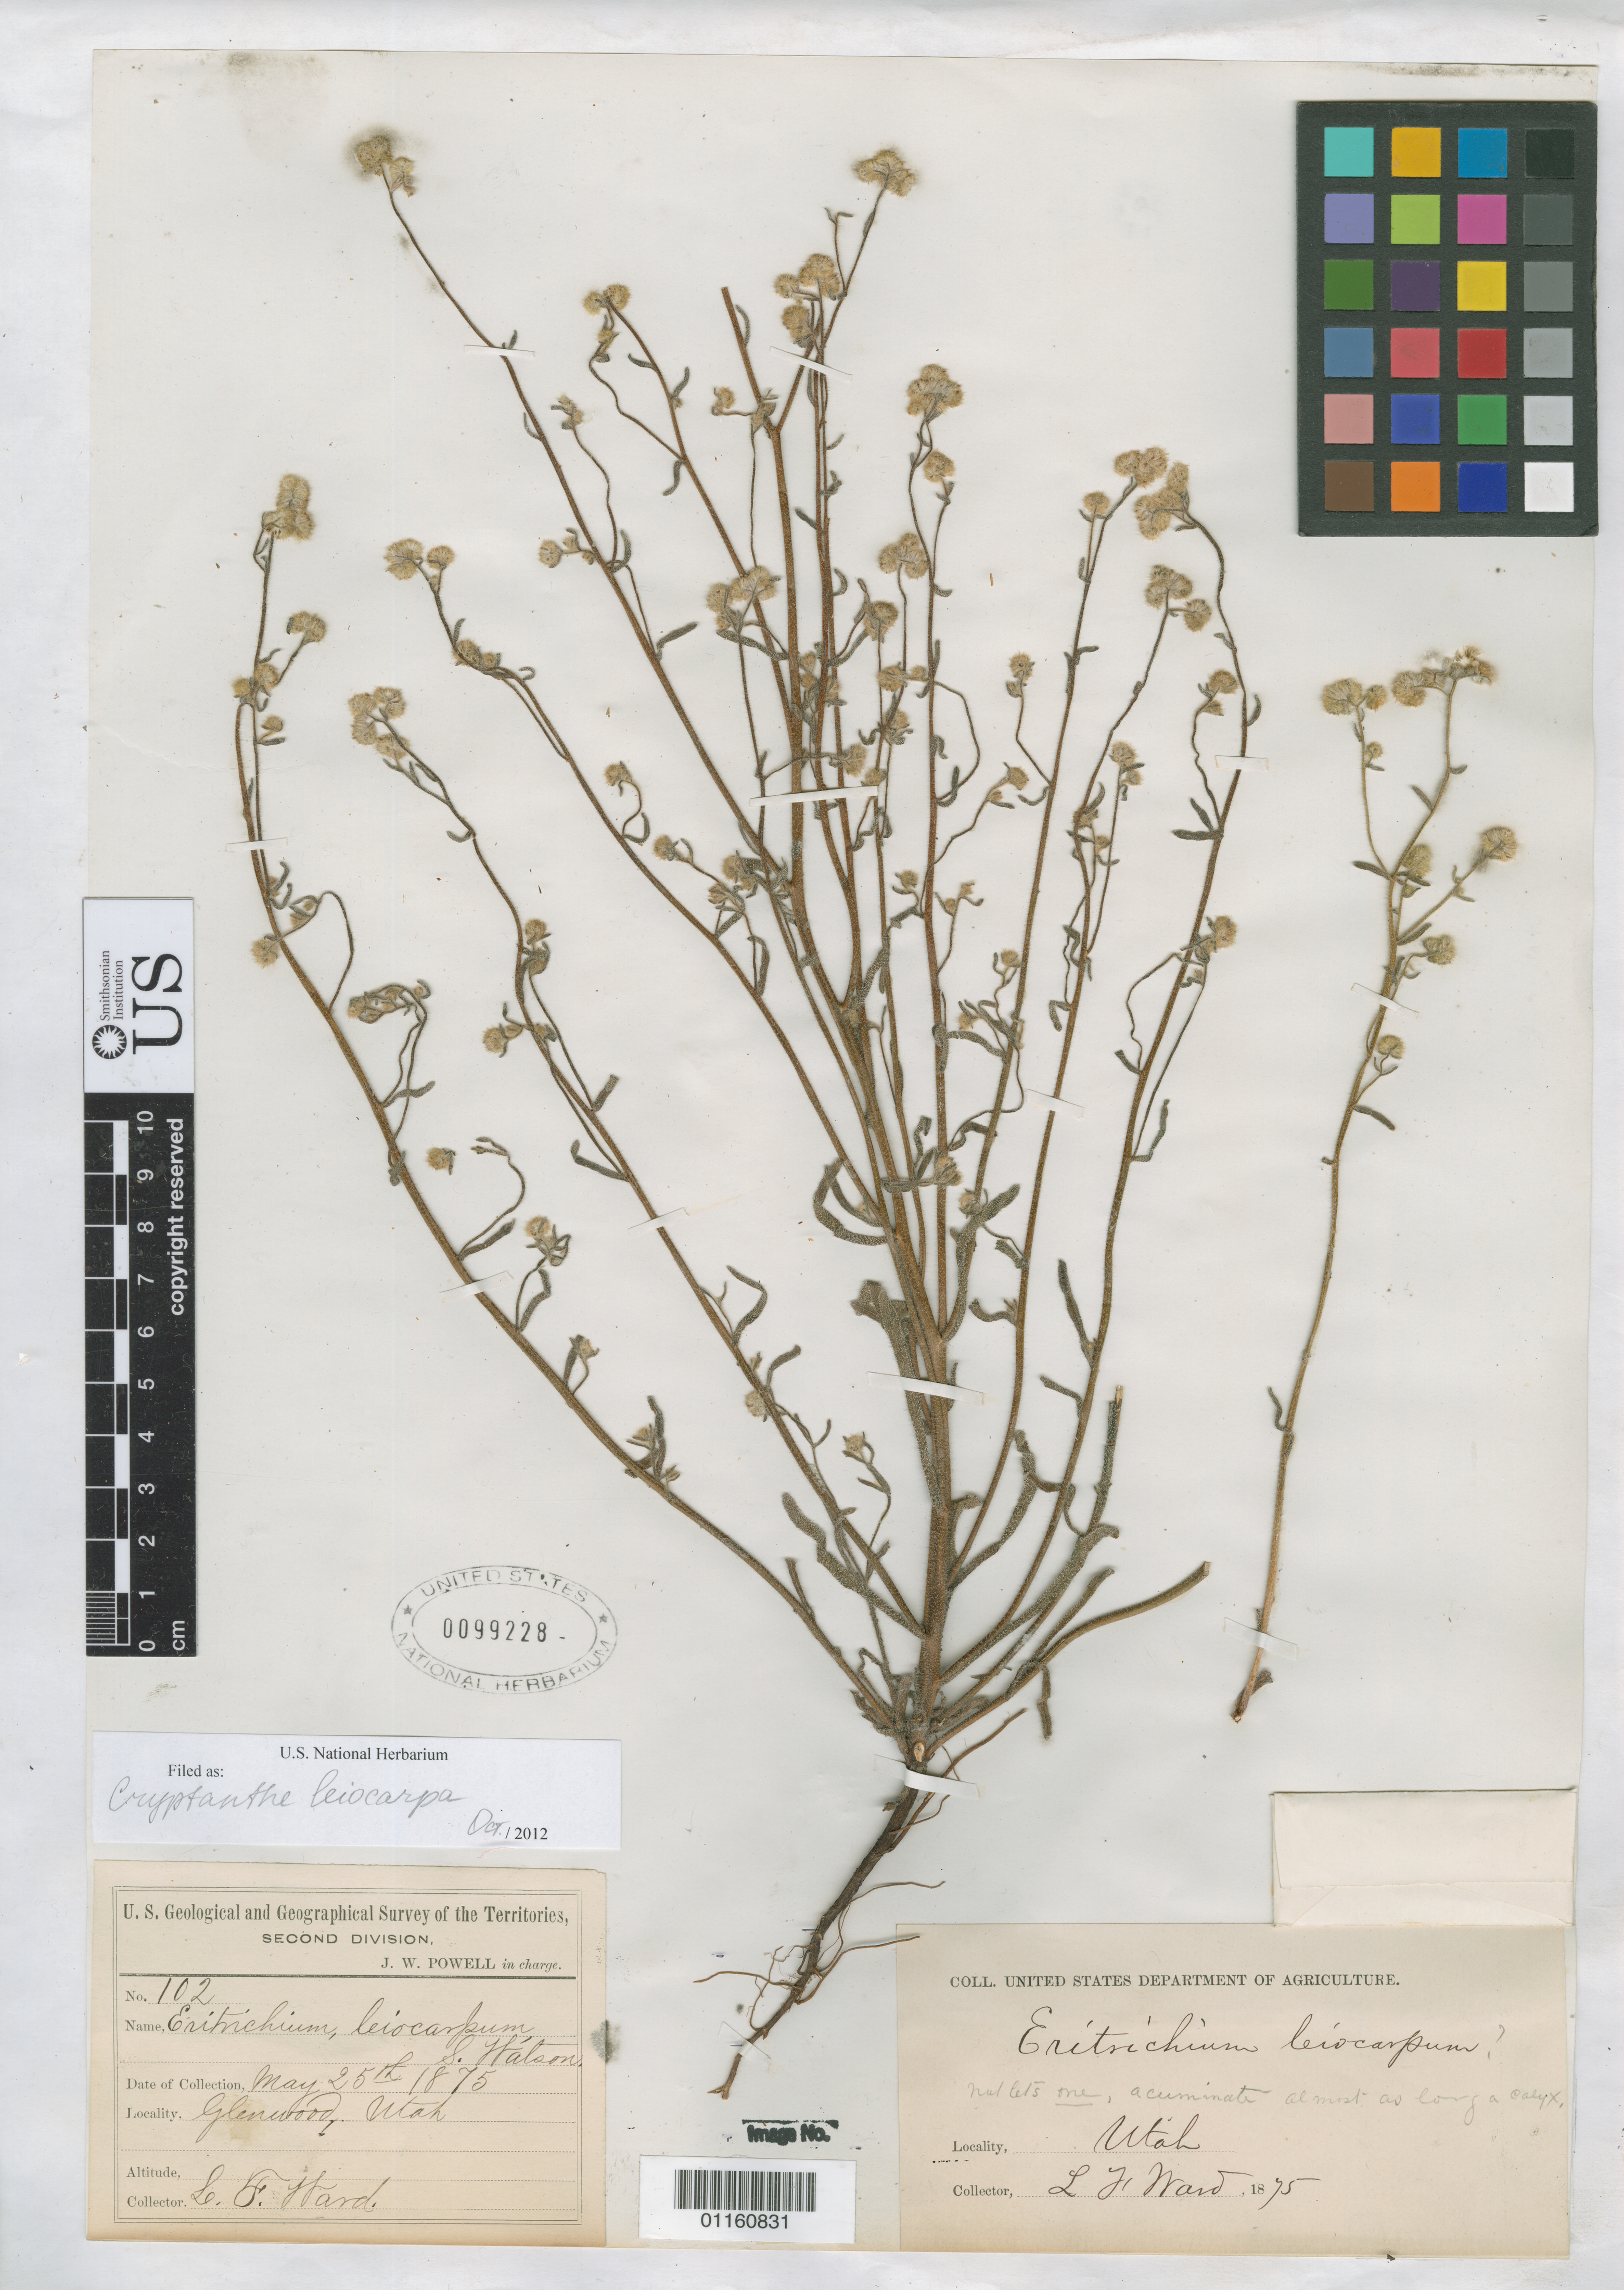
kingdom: Plantae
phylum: Tracheophyta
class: Magnoliopsida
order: Boraginales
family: Boraginaceae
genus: Cryptantha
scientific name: Cryptantha leiocarpa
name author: (Fisch. & C.A. Mey.) Greene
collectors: L. F. Ward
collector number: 102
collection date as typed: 25 May 1875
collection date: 1875-05-25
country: United States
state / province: Utah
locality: Glenwood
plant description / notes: Found filed as "Cryptantha leiocarpa" (Oct. 2012) but is not that species according to Michael G. Simpson (email to John Boggan, Apr 2014). Originally identified as Eritrichium leiocarpum S. Watson; this is NOT Cryptantha leiocarpa (Fisch. & C.A. Mey.) Greene which is based on a different basionym and type.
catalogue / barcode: US 99228